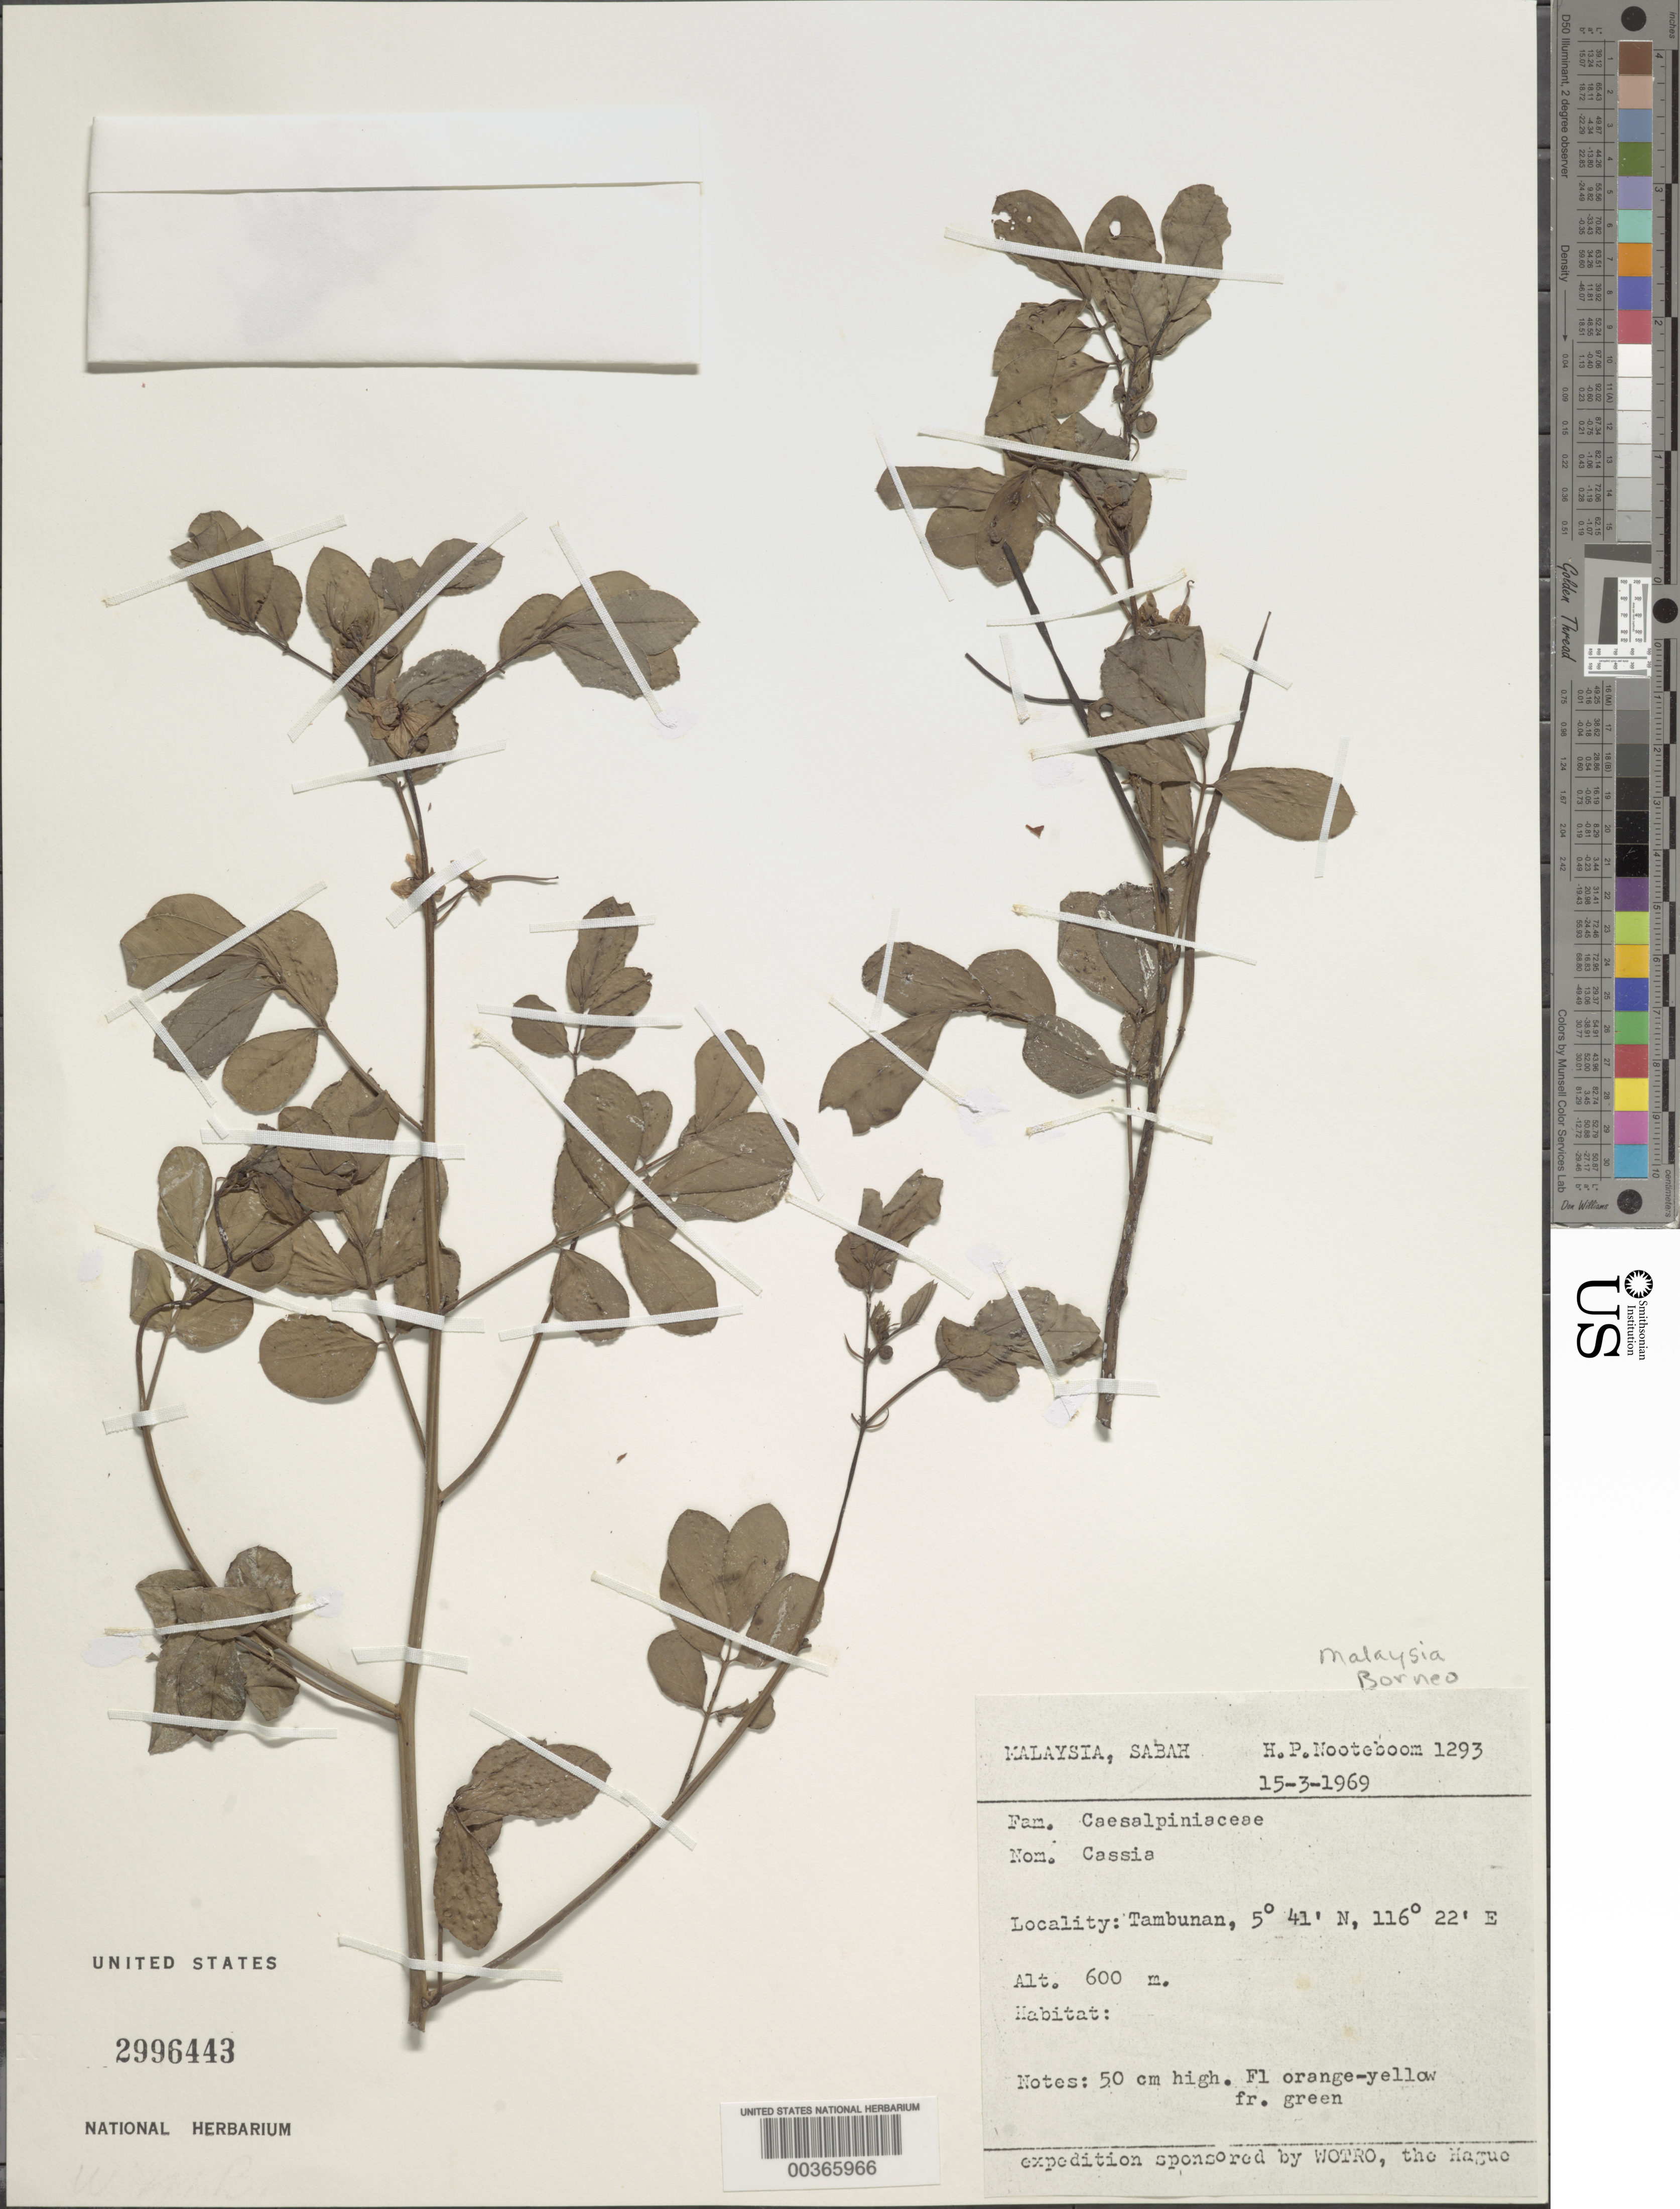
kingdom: Plantae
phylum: Tracheophyta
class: Magnoliopsida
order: Fabales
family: Fabaceae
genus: Senna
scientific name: Senna sp.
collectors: H. P. Nooteboom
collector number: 1293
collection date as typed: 15 Mar 1969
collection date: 1969-03-15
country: Malaysia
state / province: Sabah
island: Borneo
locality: Tambunan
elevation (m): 600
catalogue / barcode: US 2996443